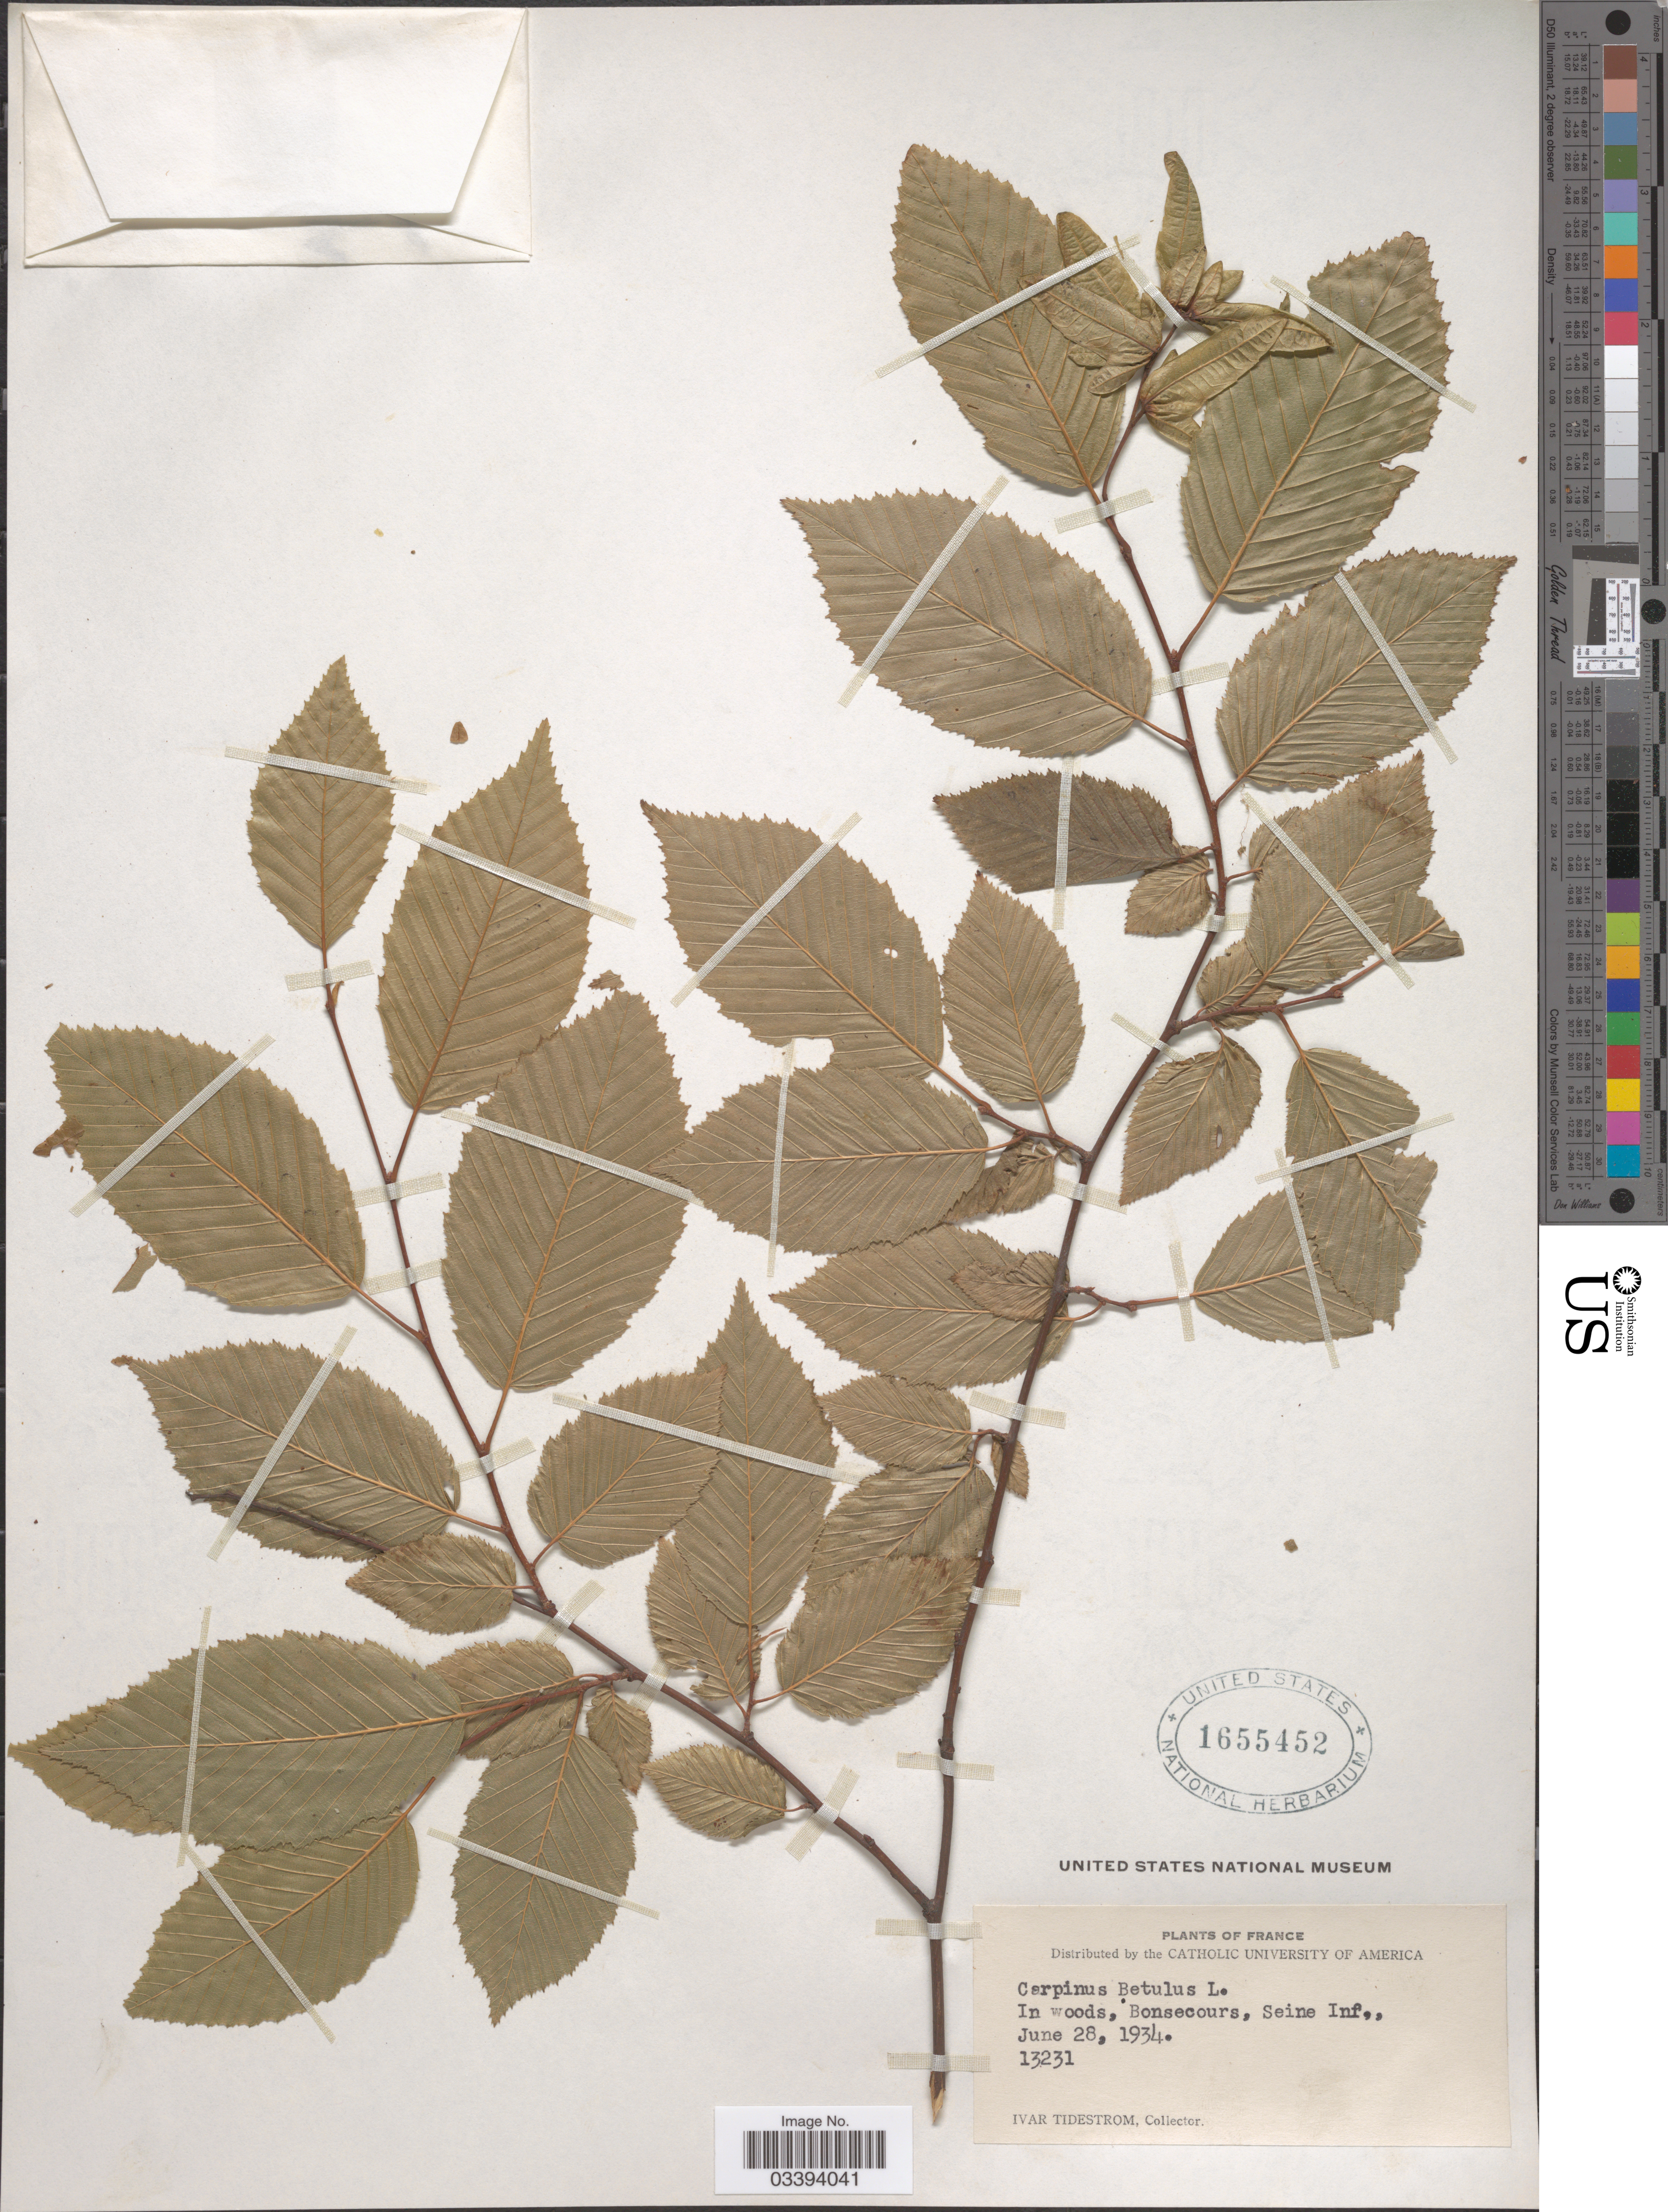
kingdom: Plantae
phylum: Tracheophyta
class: Magnoliopsida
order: Fagales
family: Betulaceae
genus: Carpinus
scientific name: Carpinus betulus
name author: L.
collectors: I. F. Tidestrom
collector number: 13231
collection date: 1934-06-28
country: France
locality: Bonsecours, Seine Inf.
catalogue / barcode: US 1655452